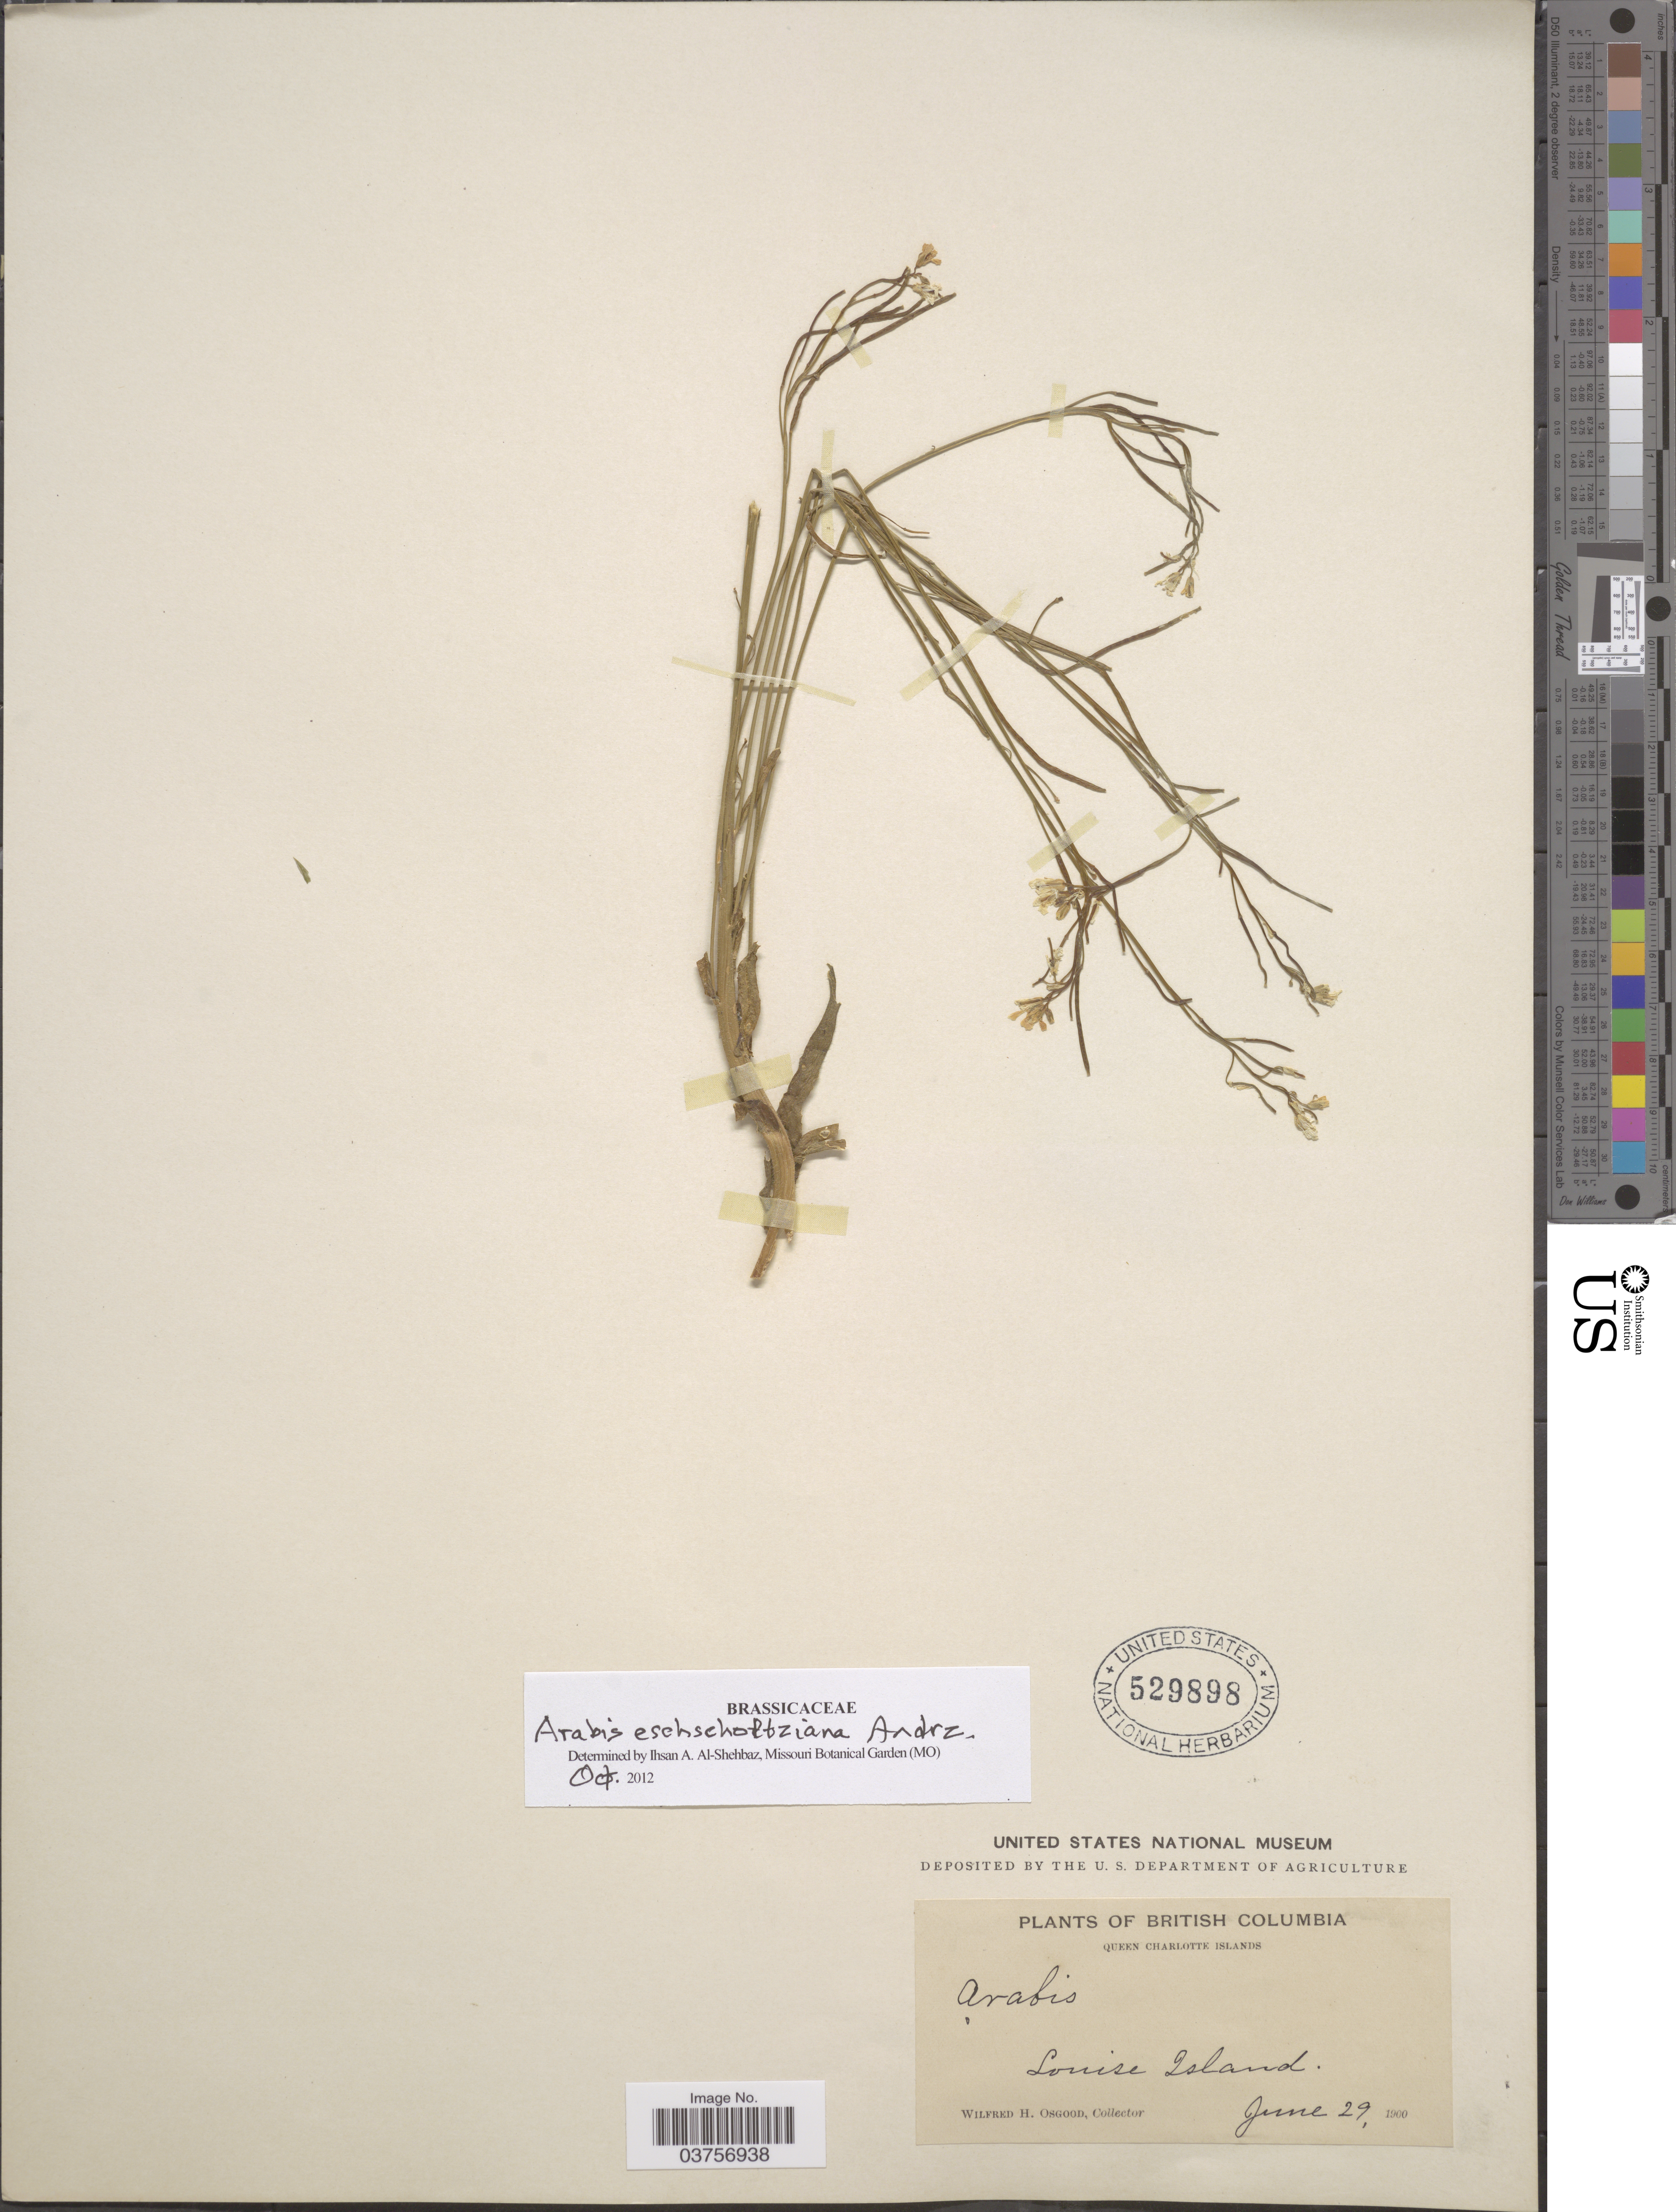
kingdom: Plantae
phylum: Tracheophyta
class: Magnoliopsida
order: Brassicales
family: Brassicaceae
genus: Arabis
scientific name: Arabis eschscholtziana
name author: Andrz.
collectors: W. Osgood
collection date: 1900-06-29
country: Canada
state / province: British Columbia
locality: Queen Charlotte Islands. Louise Island.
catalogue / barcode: US 529898